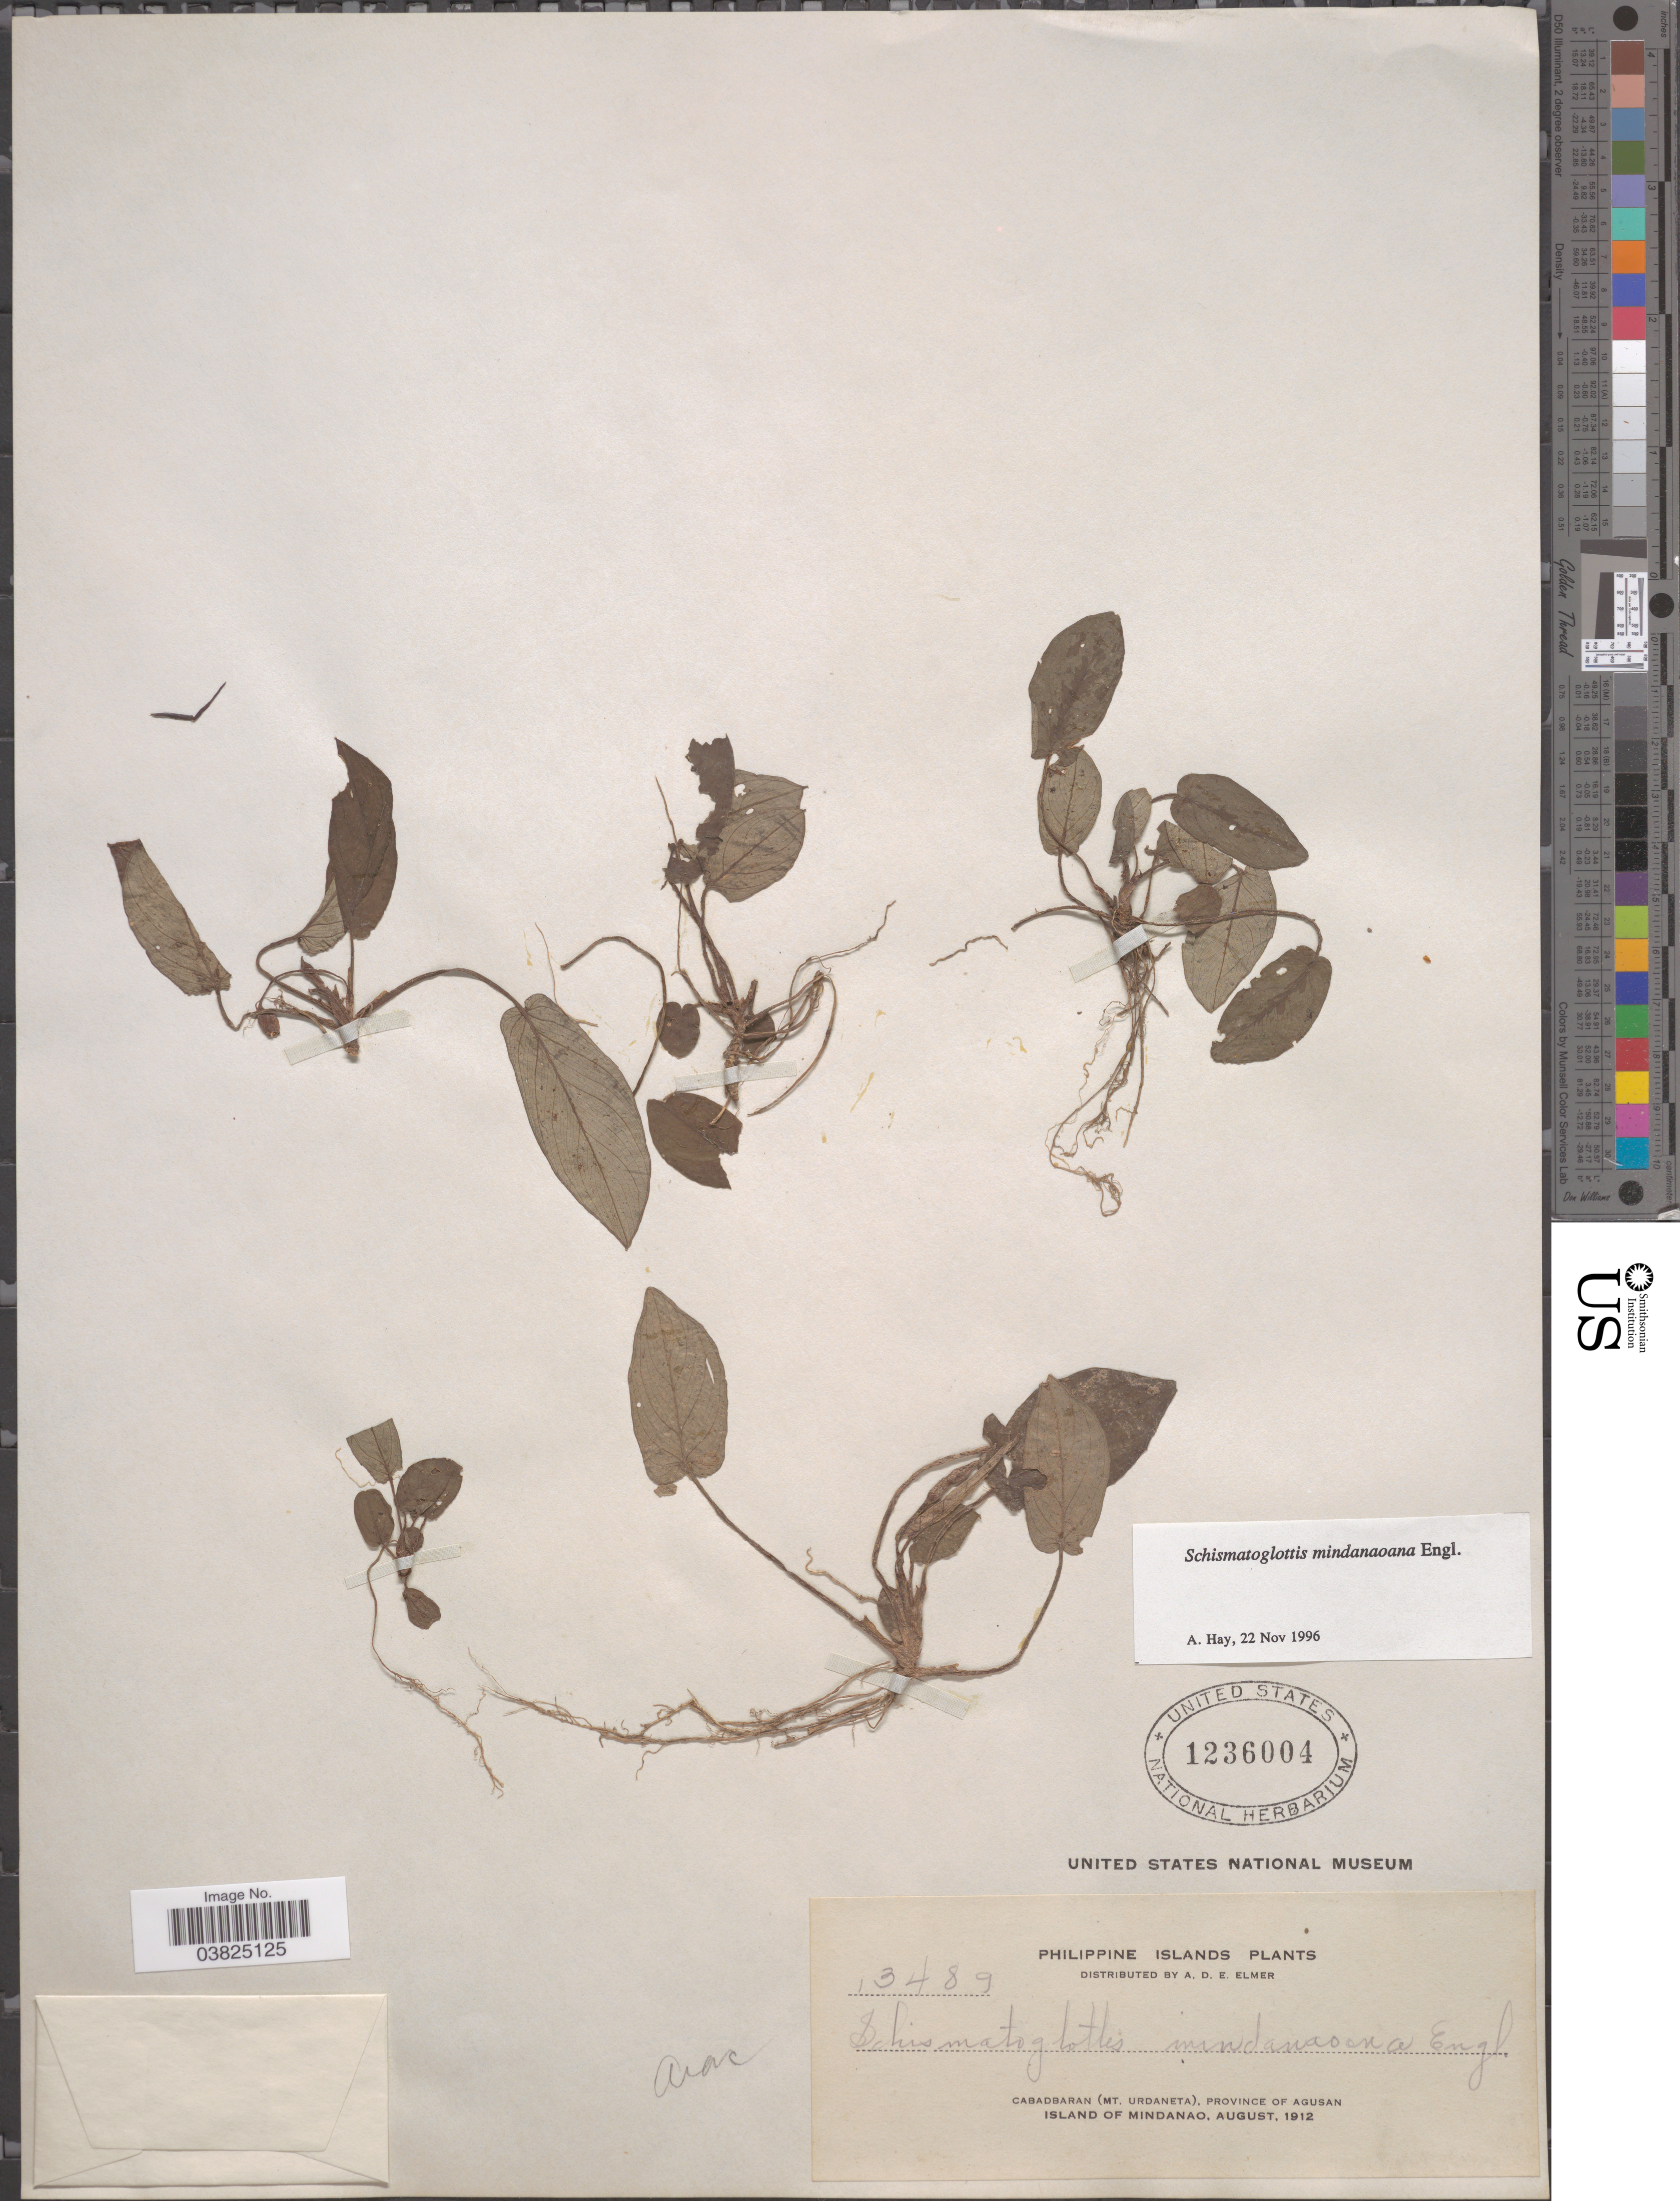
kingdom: Plantae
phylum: Tracheophyta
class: Liliopsida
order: Alismatales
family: Araceae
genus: Schismatoglottis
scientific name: Schismatoglottis mindanaoana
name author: Engl.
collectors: A. D. E. Elmer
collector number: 13489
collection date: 1912-08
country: Philippines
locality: Cabadbaran (Mt. Urdaneta), Province of Agusan. Island of Mindanao.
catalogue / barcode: US 1236004